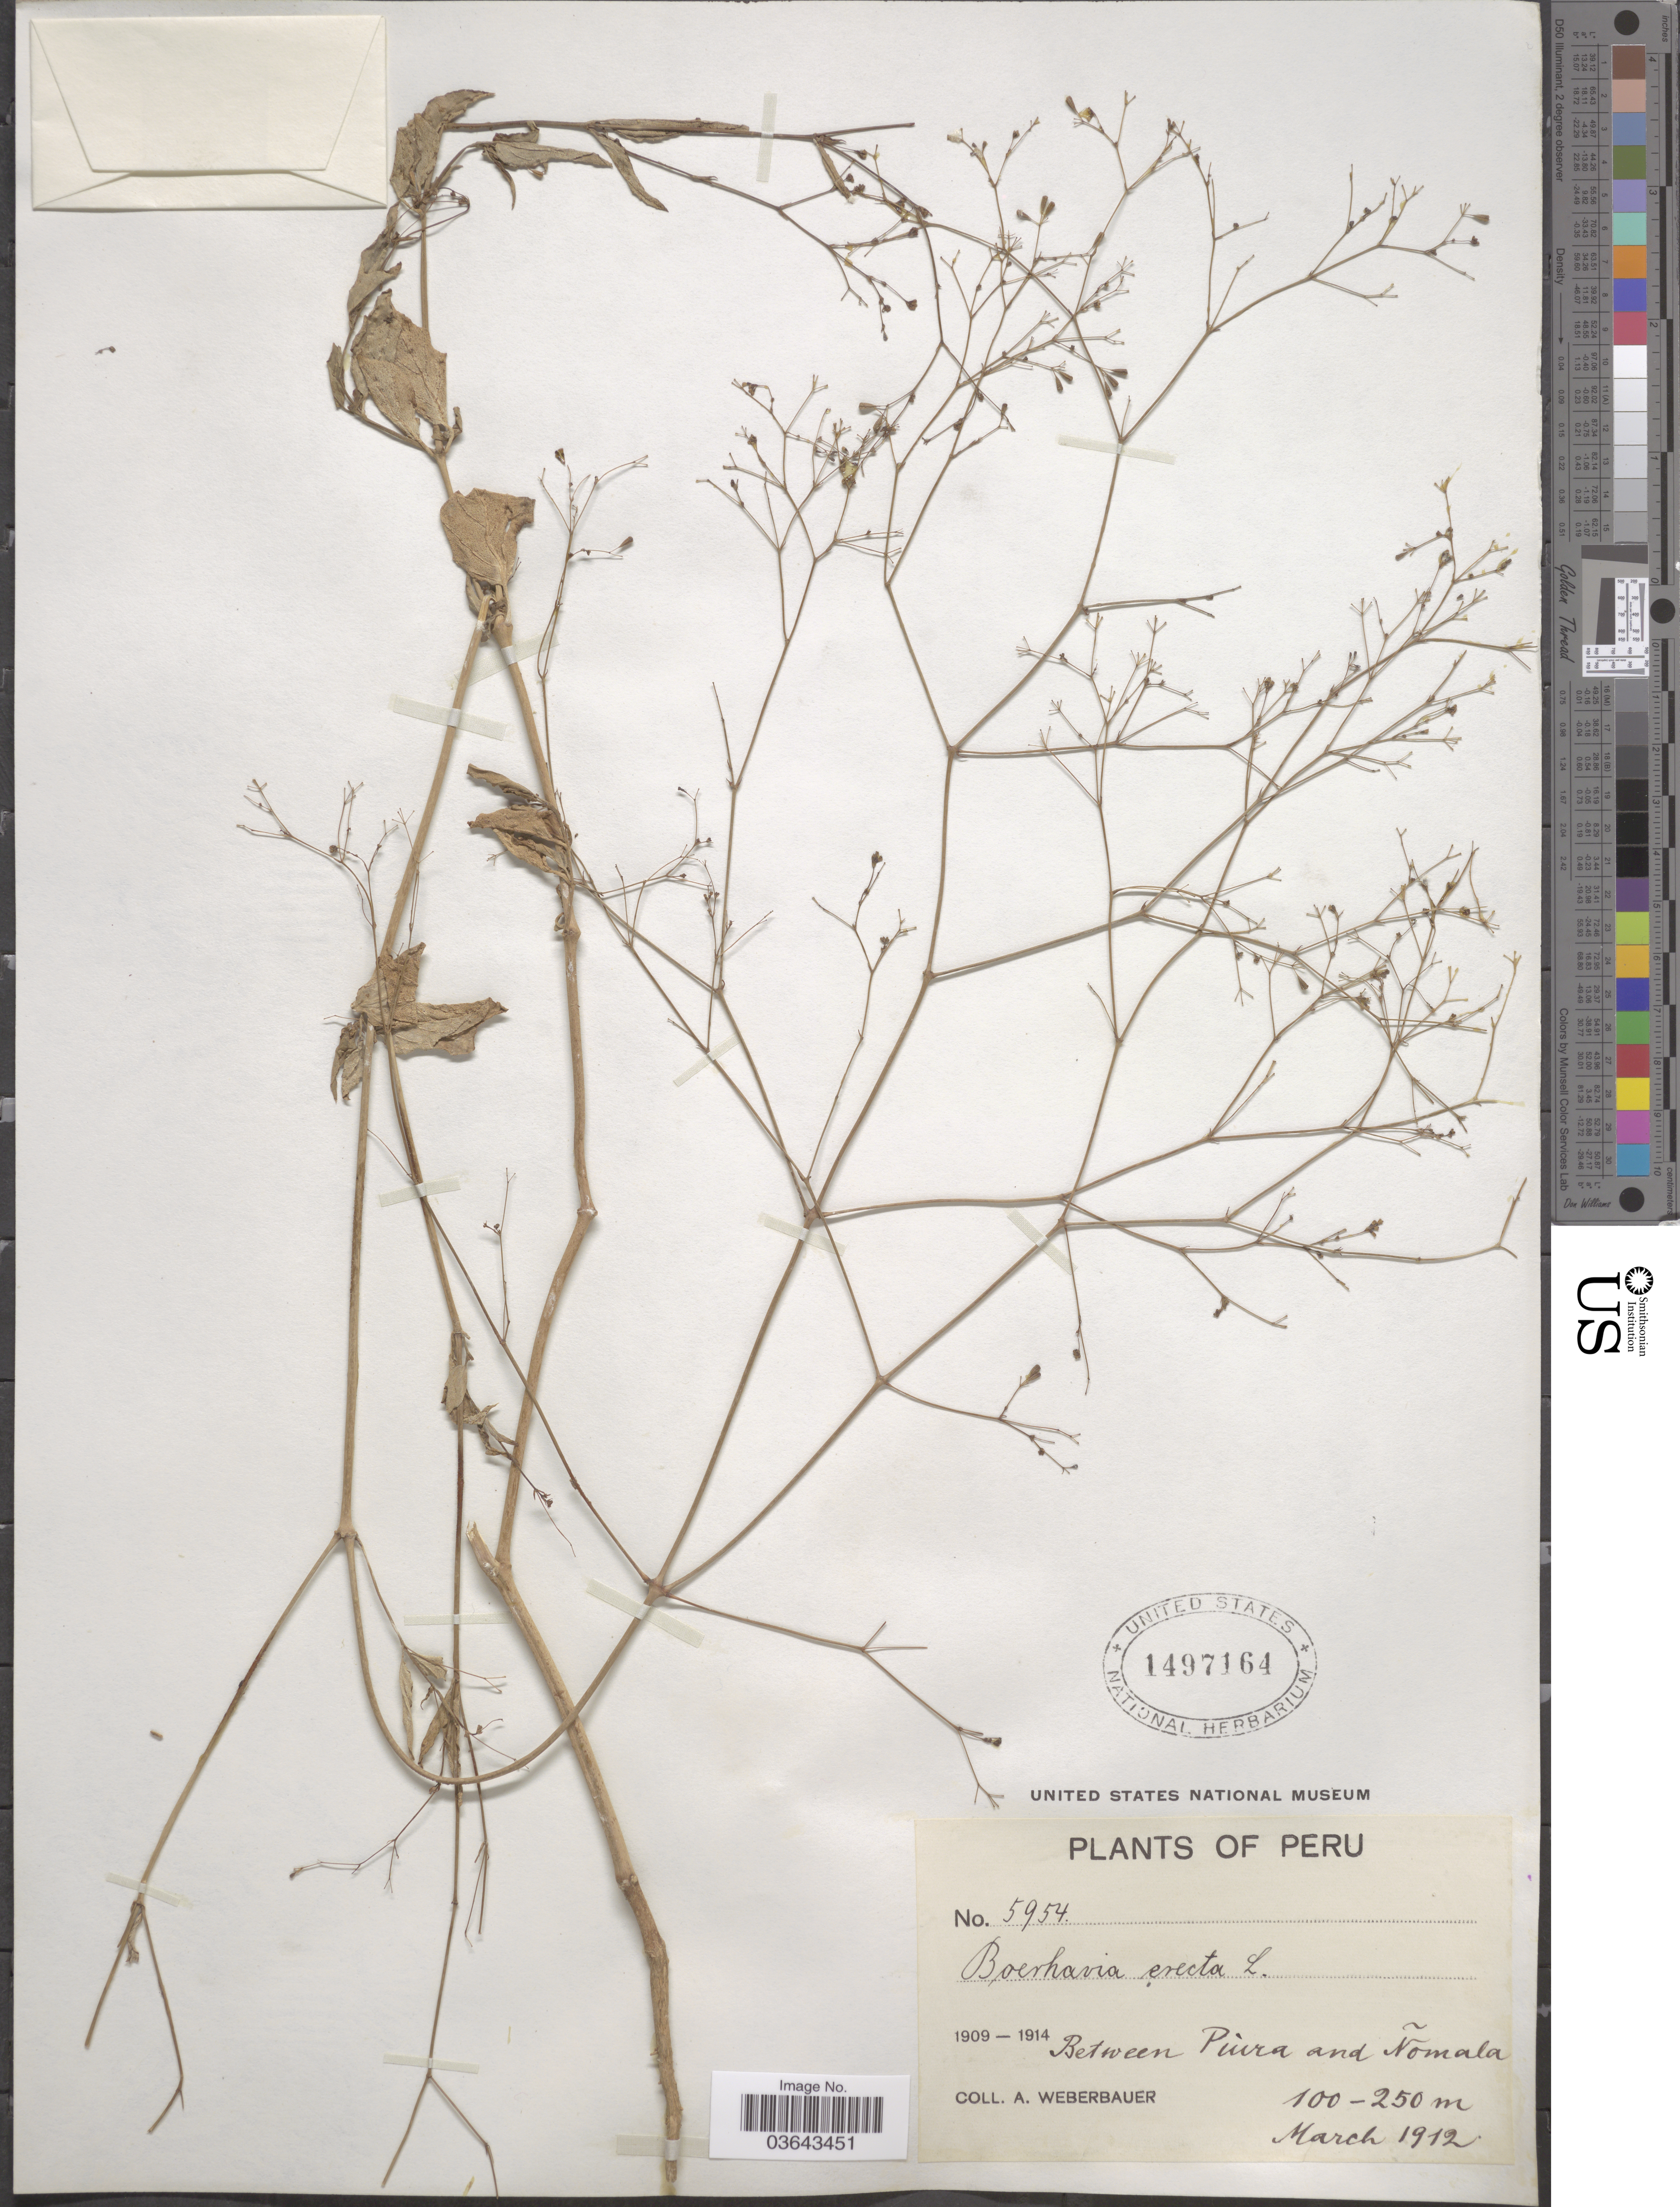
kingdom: Plantae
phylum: Tracheophyta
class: Magnoliopsida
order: Caryophyllales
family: Nyctaginaceae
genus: Boerhavia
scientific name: Boerhavia erecta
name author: L.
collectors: A. Weberbauer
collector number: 5954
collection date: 1912-03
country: Peru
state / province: Piura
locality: Between Piura and Ñomala.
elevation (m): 100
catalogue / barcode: US 1497164